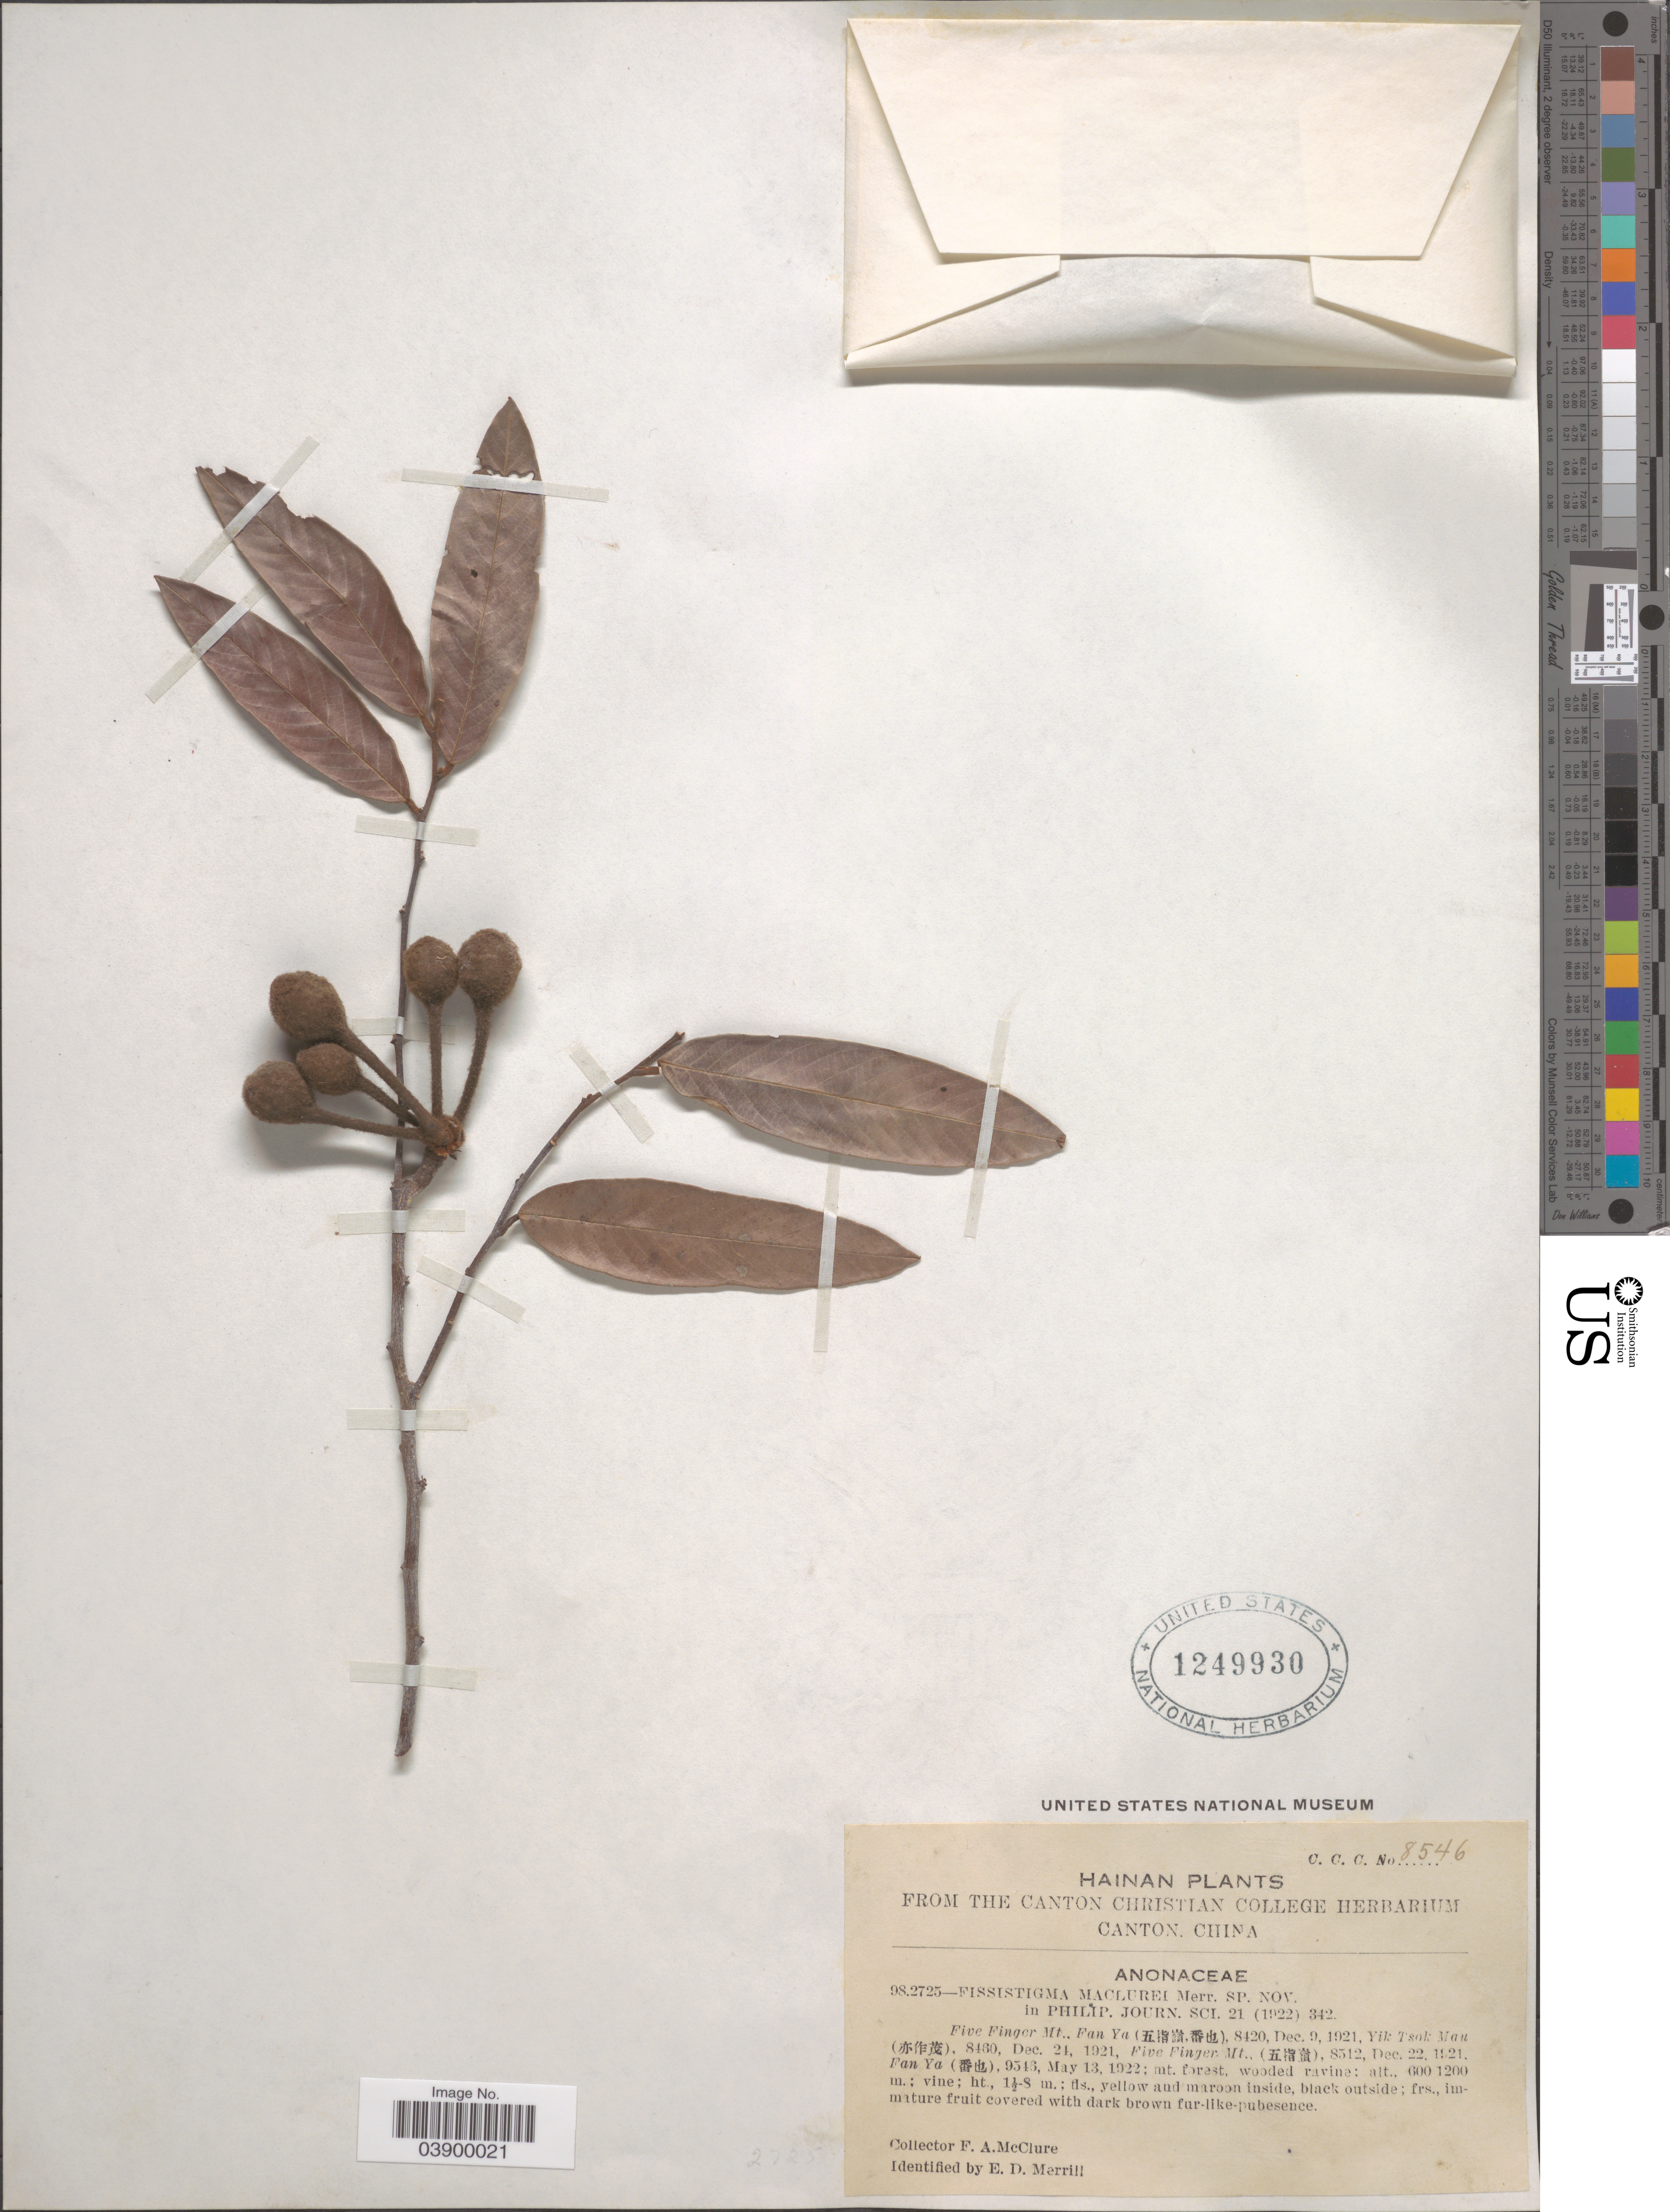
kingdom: Plantae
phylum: Tracheophyta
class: Magnoliopsida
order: Magnoliales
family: Annonaceae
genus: Fissistigma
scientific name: Fissistigma maclurei Merr. nom. illeg. hom.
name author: Merr.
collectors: F. A. McClure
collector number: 8546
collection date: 1921-12-13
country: China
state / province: Hainan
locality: Fan Ya.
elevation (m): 600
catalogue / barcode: US 1249930